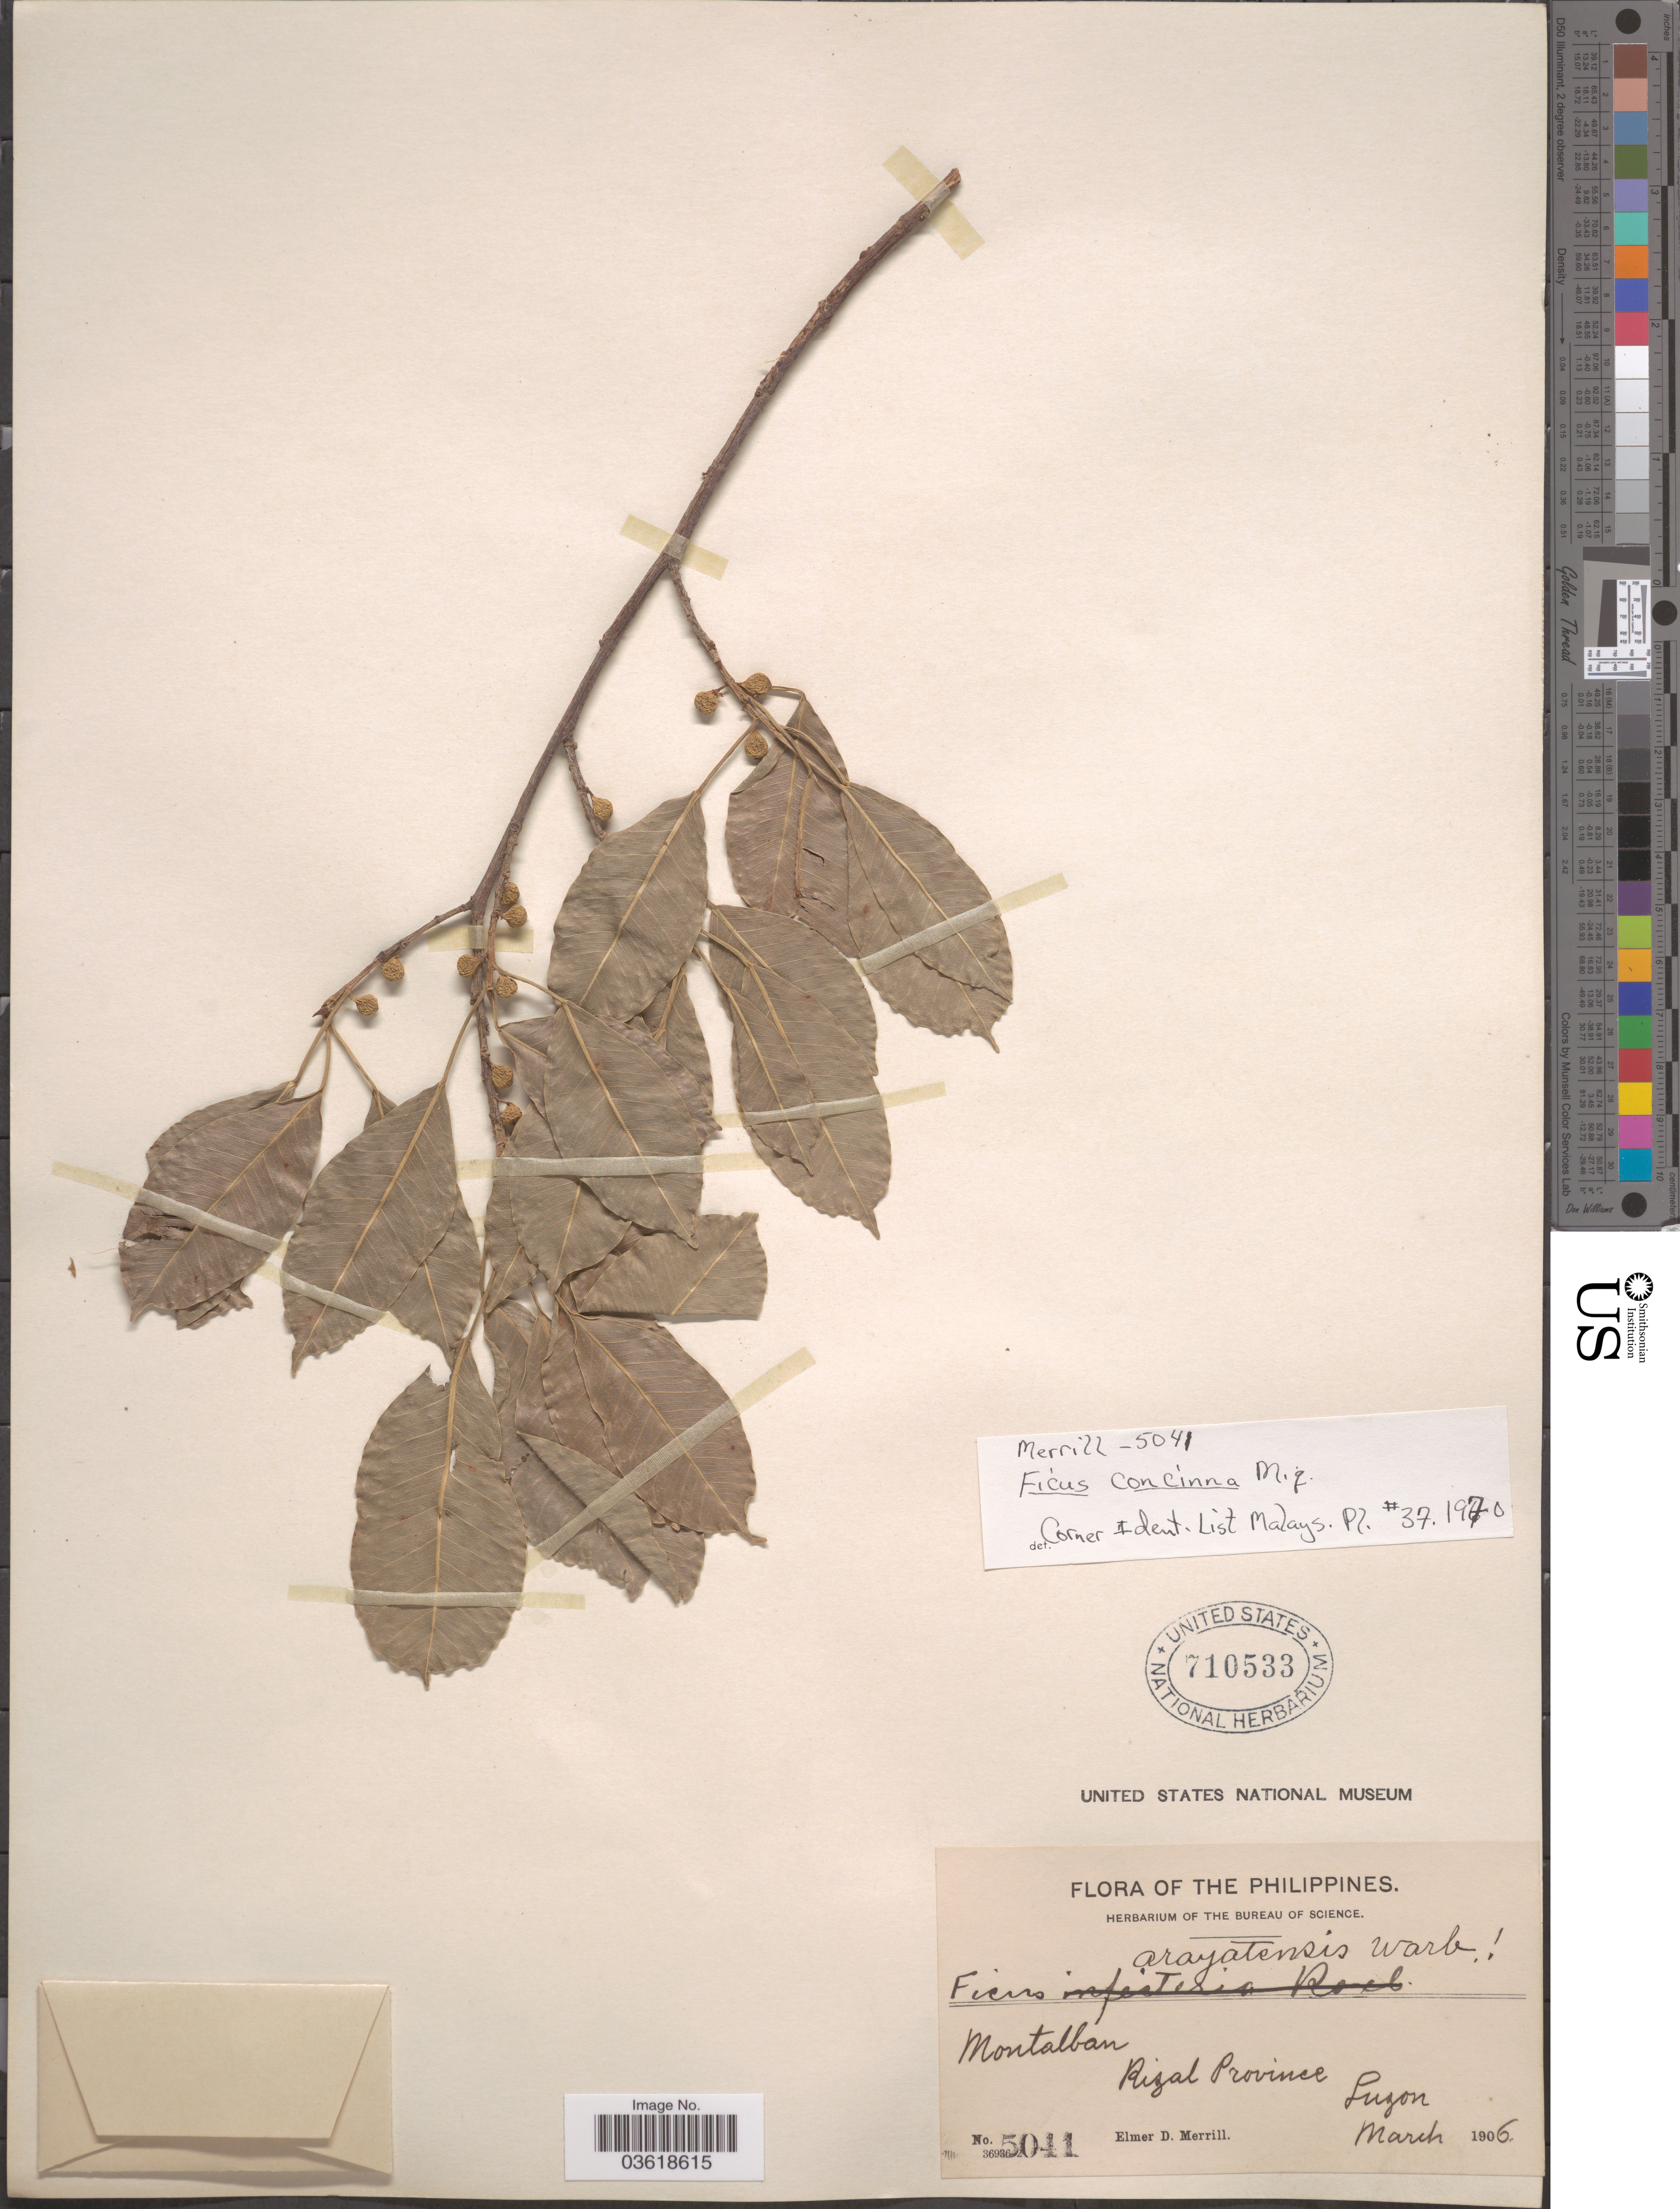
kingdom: Plantae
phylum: Tracheophyta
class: Magnoliopsida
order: Rosales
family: Moraceae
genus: Ficus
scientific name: Ficus concinna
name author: Miq.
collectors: E. D. Merrill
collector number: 5041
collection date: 1906-03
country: Philippines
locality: Montalban. Rizal Province Luzon.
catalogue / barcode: US 710533